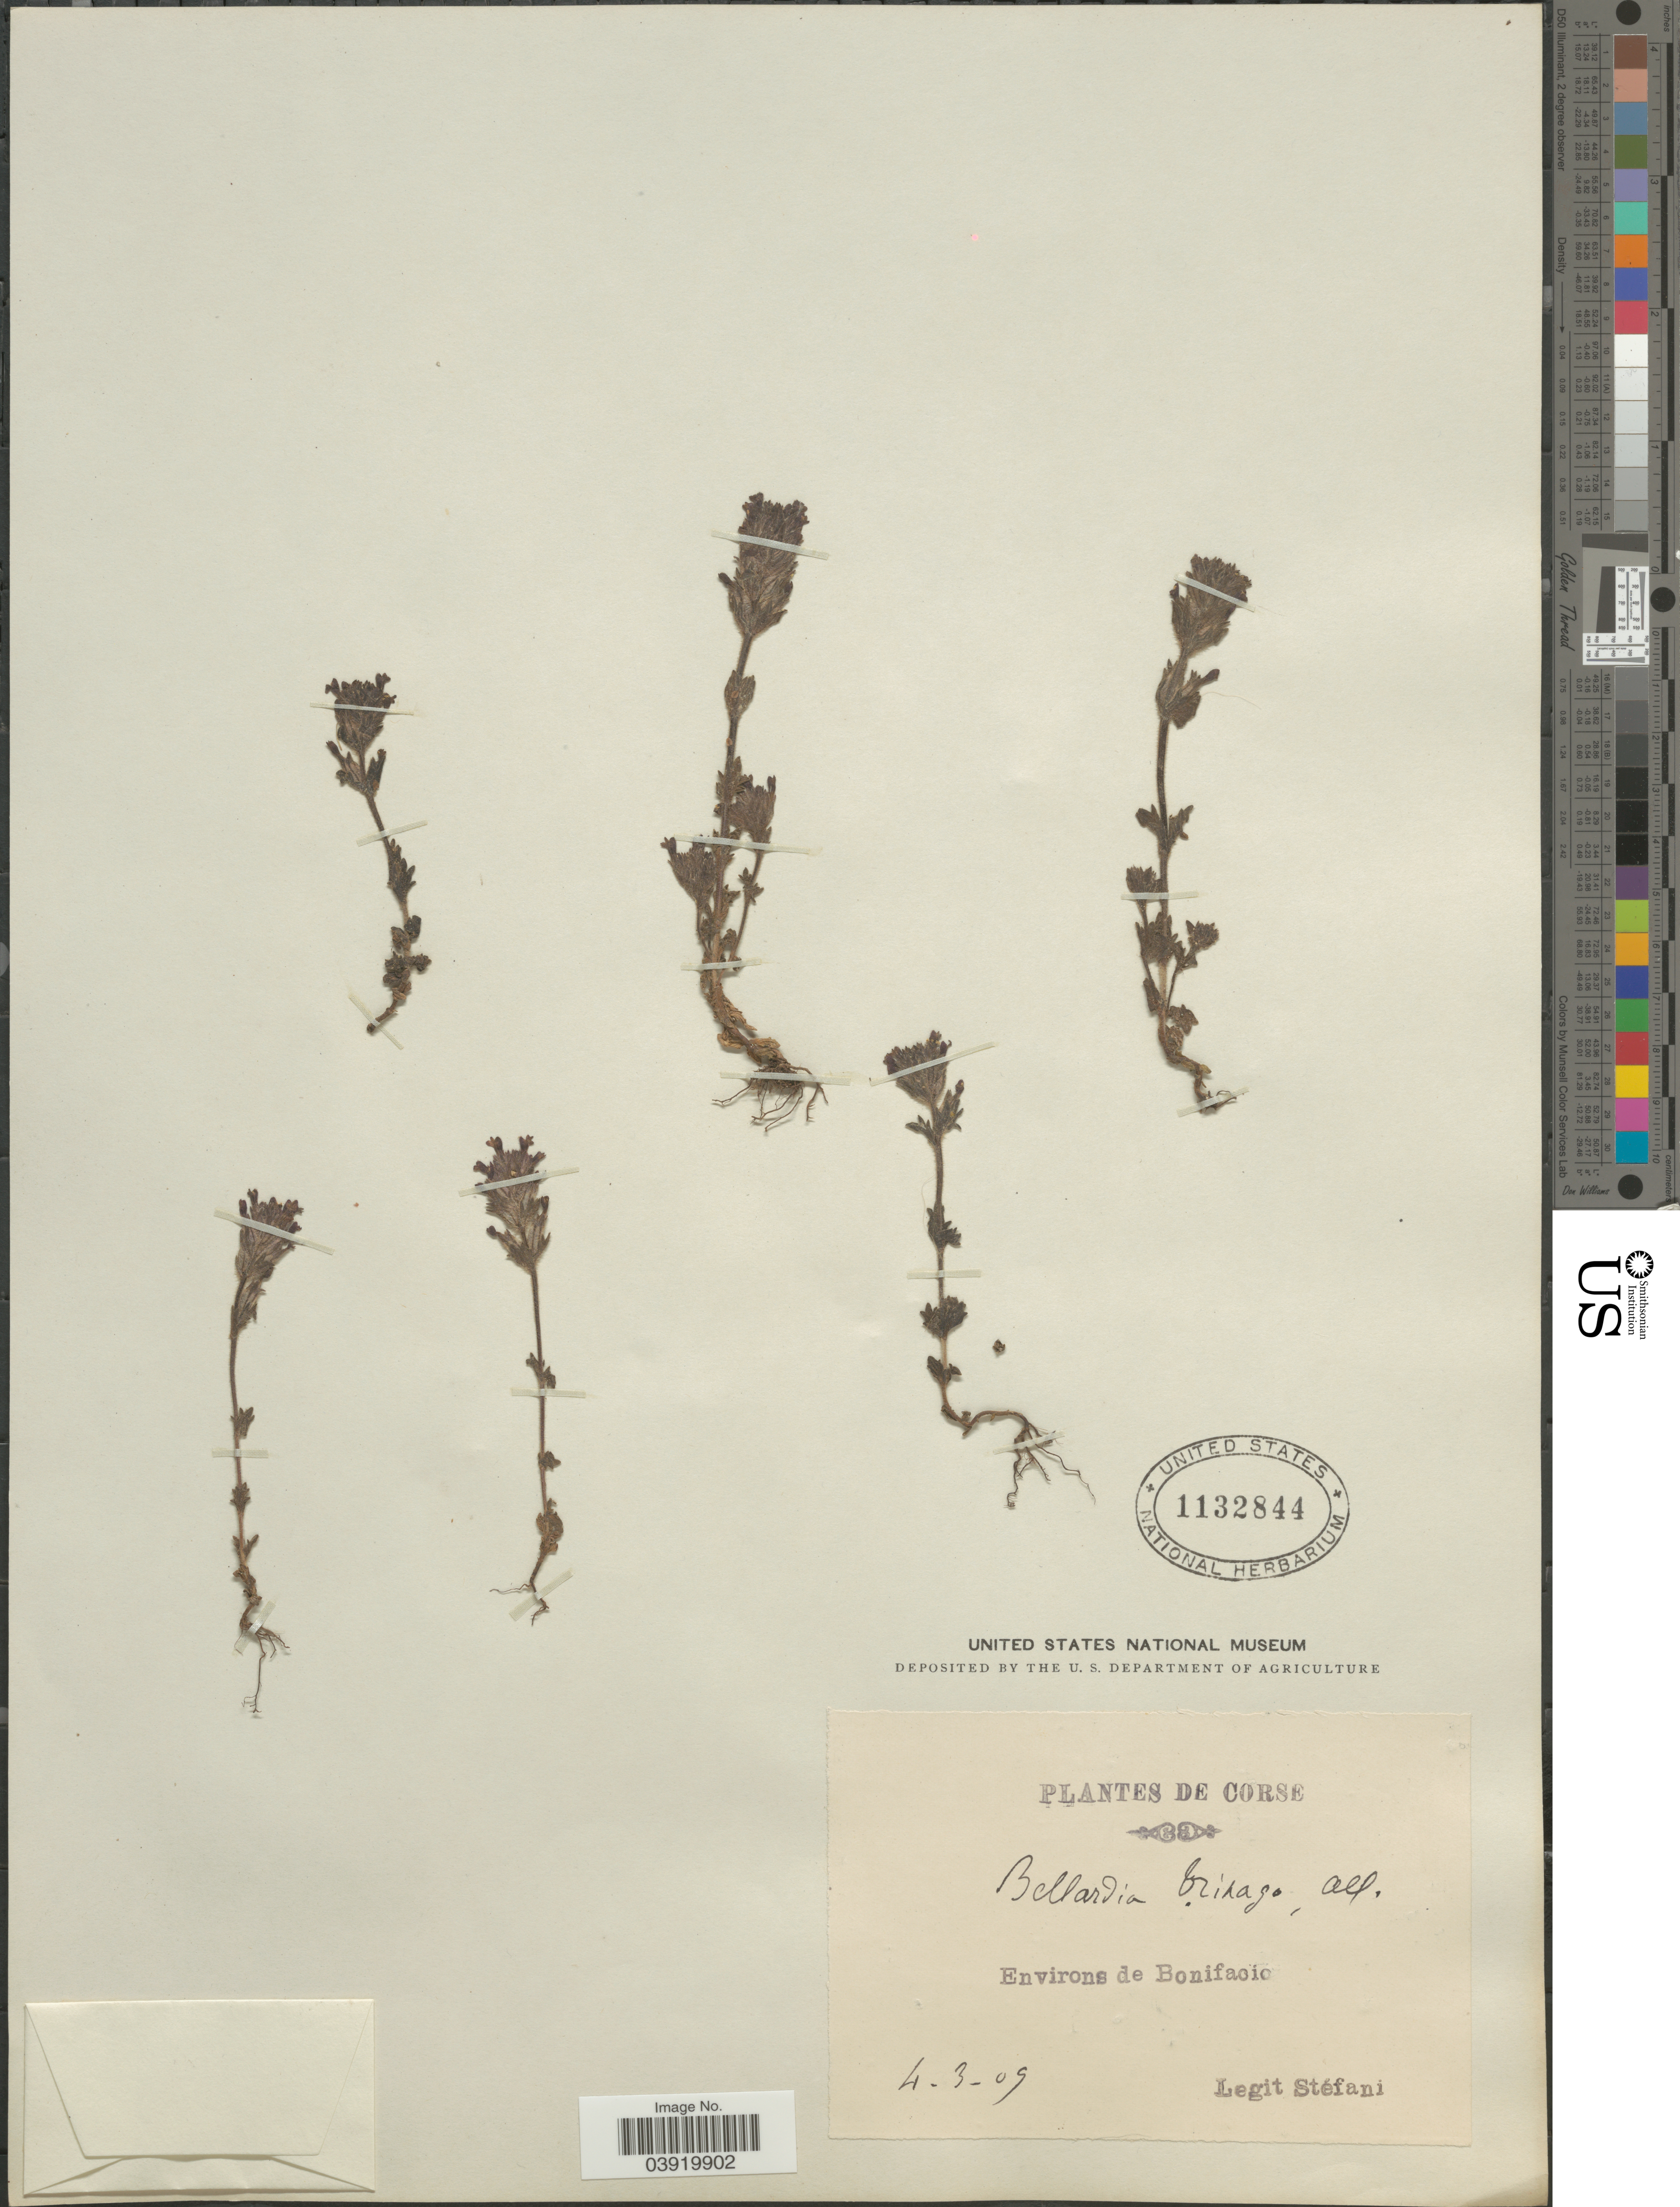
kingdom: Plantae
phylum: Tracheophyta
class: Magnoliopsida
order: Lamiales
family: Orobanchaceae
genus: Parentucellia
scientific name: Parentucellia latifolia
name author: (L.) Caruel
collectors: Stefani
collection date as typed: Transcribed d/m/y: 4/3/9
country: France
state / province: Corsica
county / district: Corse-du-Sud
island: Corse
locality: Corse. Environs de Bonifacio.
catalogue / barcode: US 1132844